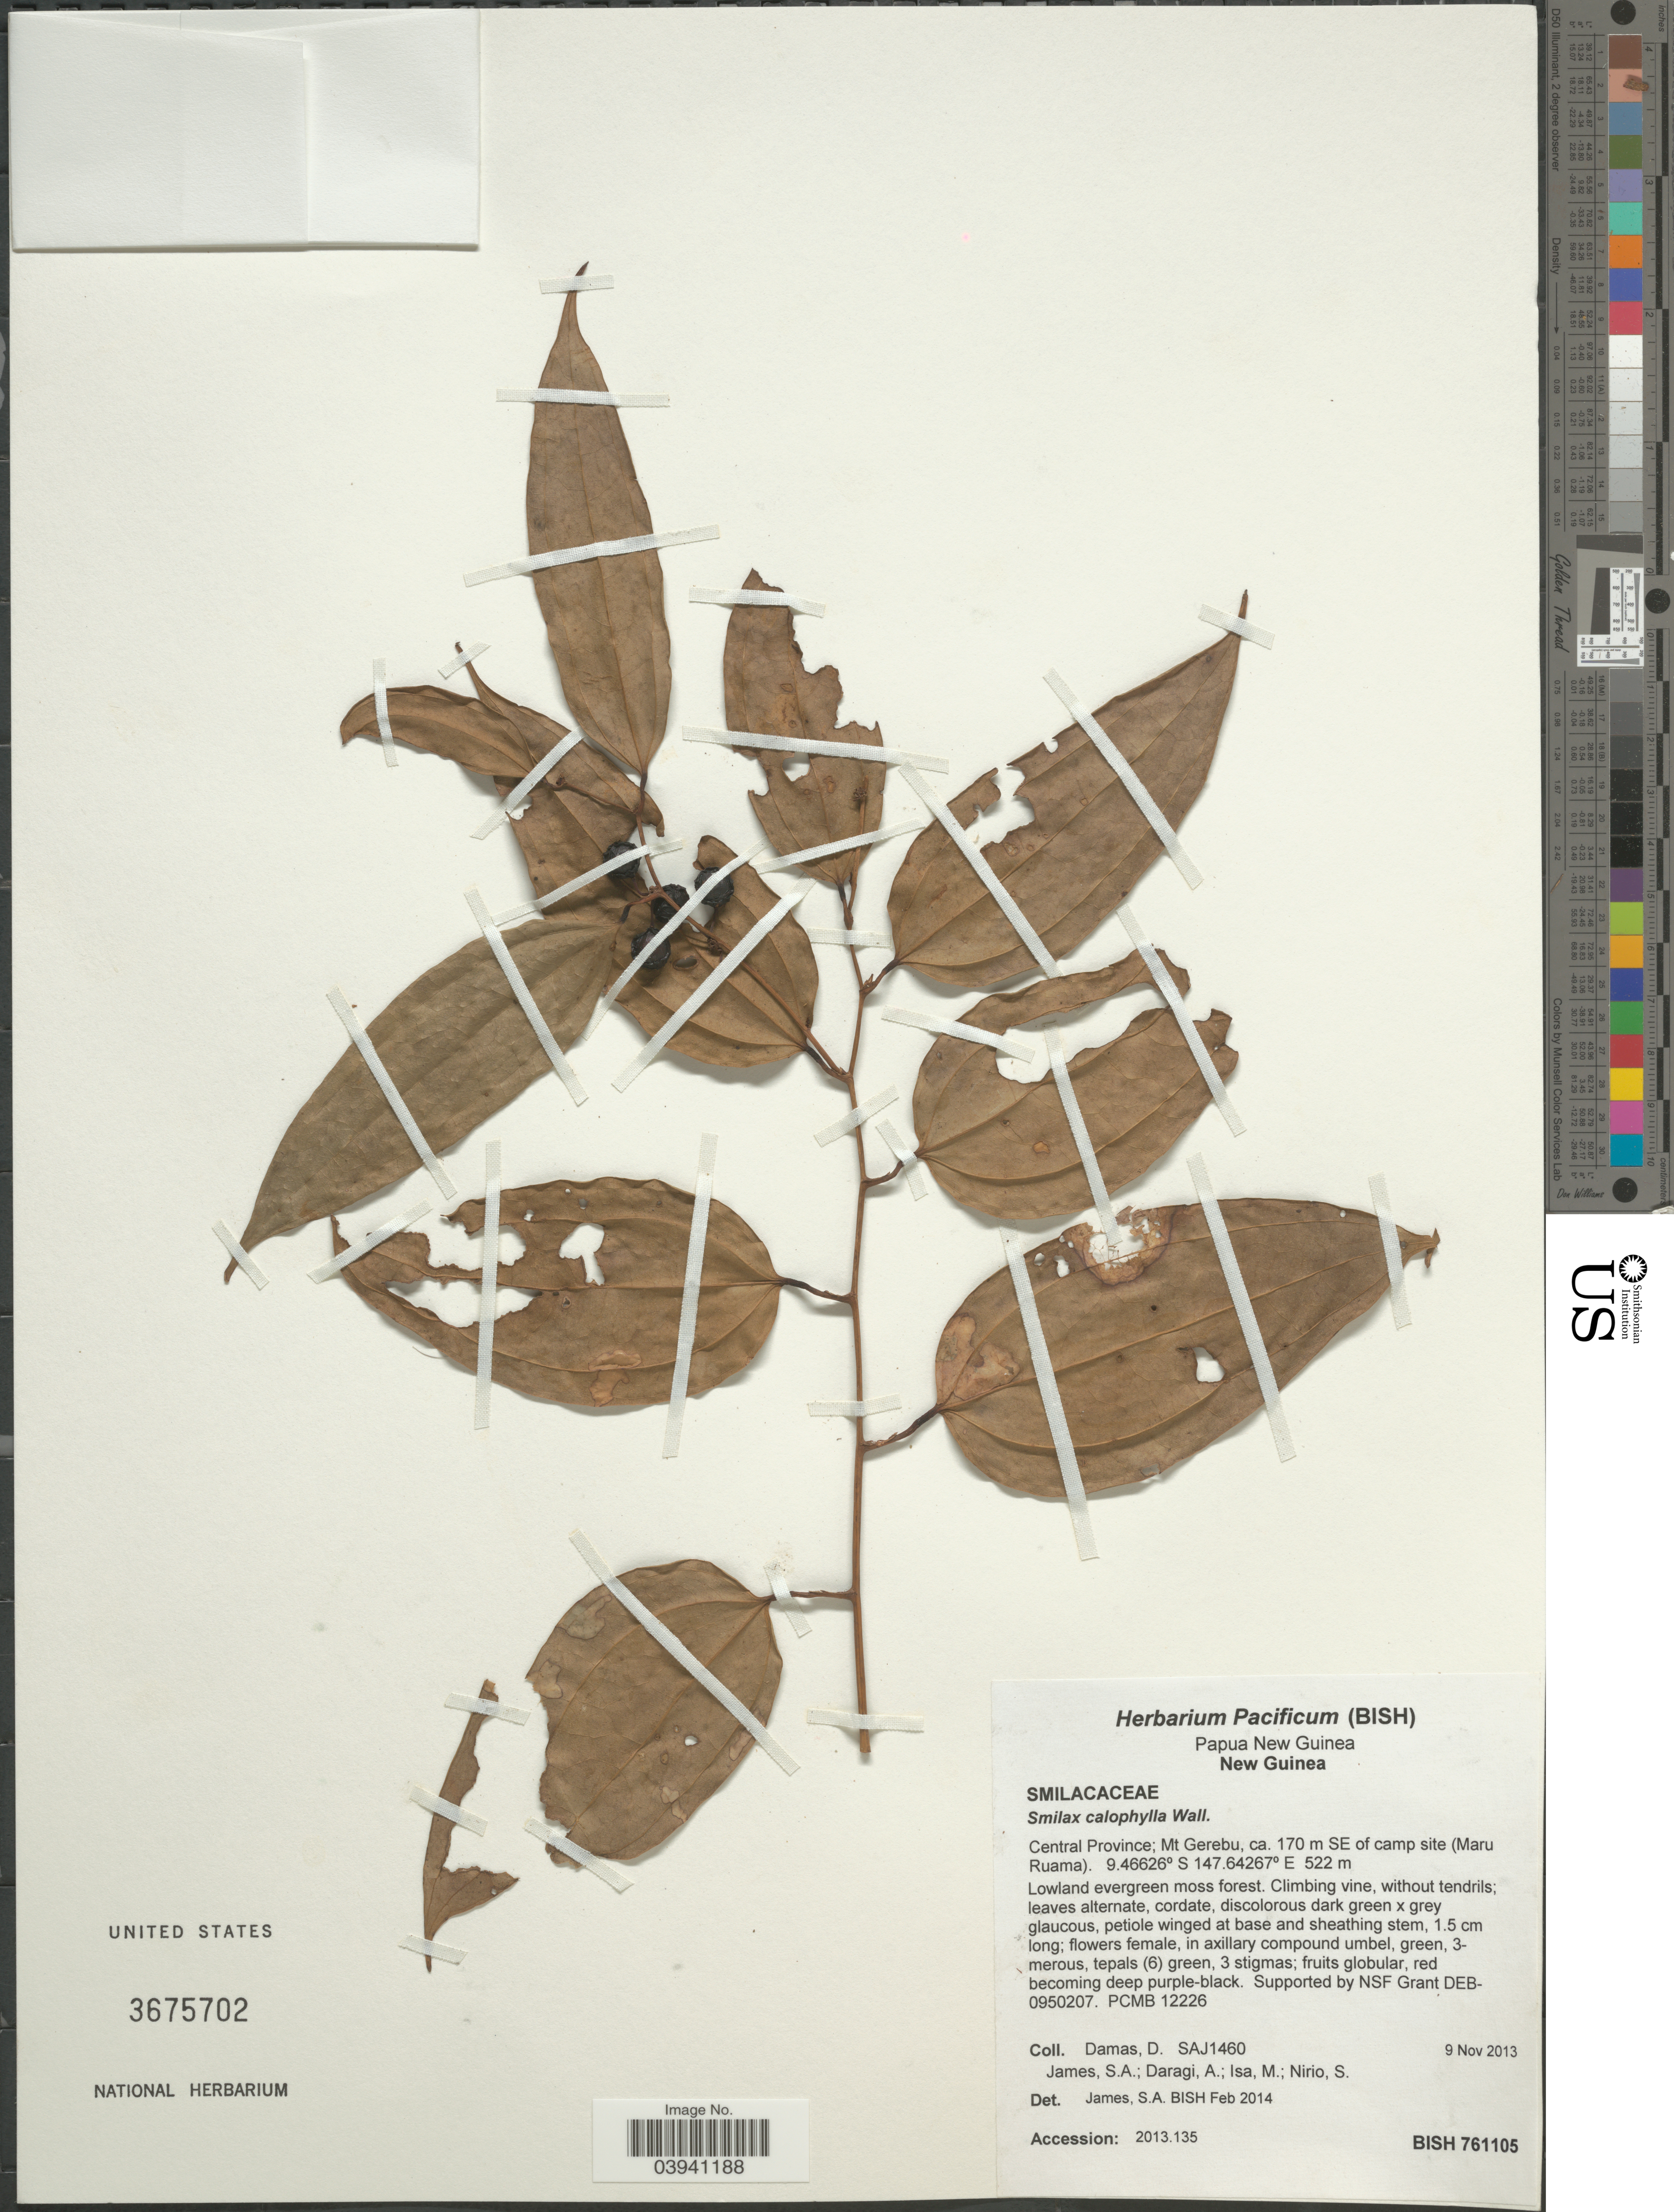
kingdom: Plantae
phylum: Tracheophyta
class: Liliopsida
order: Liliales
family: Smilacaceae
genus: Smilax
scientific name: Smilax calophylla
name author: Wall. ex A. DC.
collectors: D. Damas, S. James, A. Daragi, M. Isa & S. Nirio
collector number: SAJ1460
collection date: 2013-11-09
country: Papua New Guinea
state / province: Central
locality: New Guinea. Mt Gerebu, ca 170 m SE of camp site (Maru Ruama).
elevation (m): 522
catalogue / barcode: US 3675702